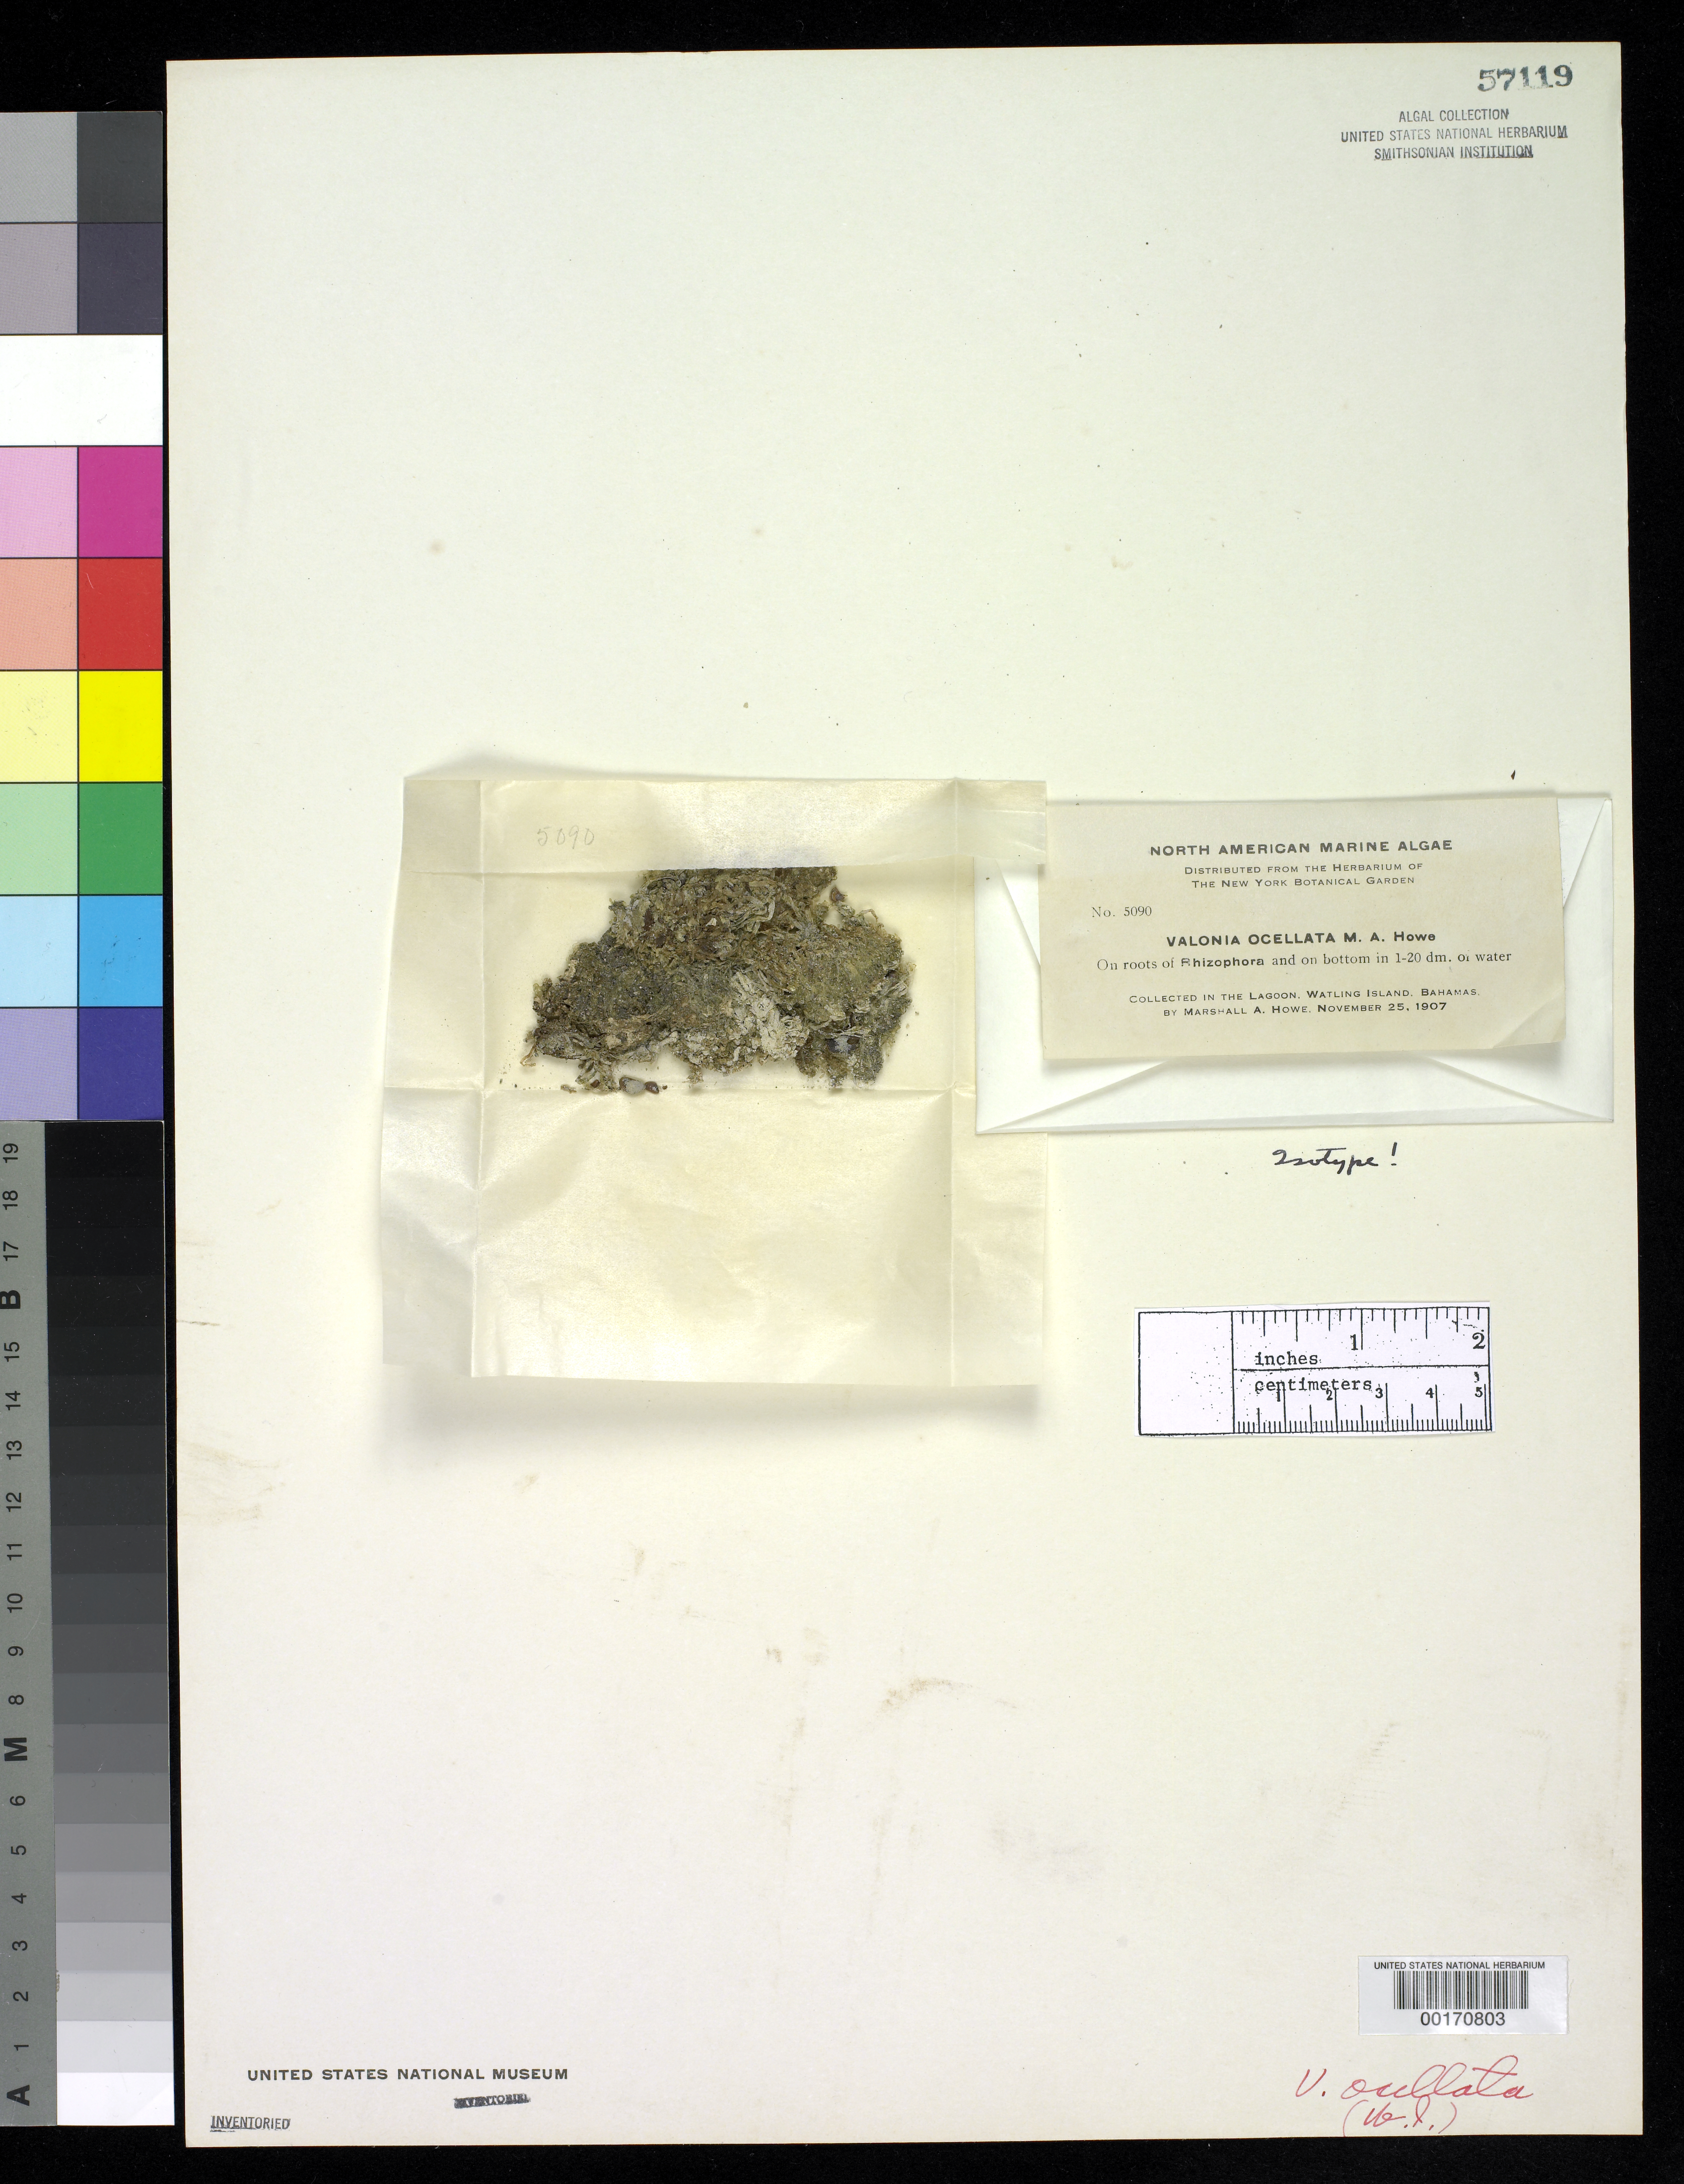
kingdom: Plantae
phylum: Chlorophyta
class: Ulvophyceae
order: Siphonocladales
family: Valoniaceae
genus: Valonia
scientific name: Valonia ocellata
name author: M. Howe in Britton & Millsp.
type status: Isotype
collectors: M. A. Howe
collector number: MAH 5090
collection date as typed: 25 Nov 1907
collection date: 1907-11-25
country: Bahamas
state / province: San Salvador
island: San Salvador Island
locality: Lagoon.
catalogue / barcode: US 57119